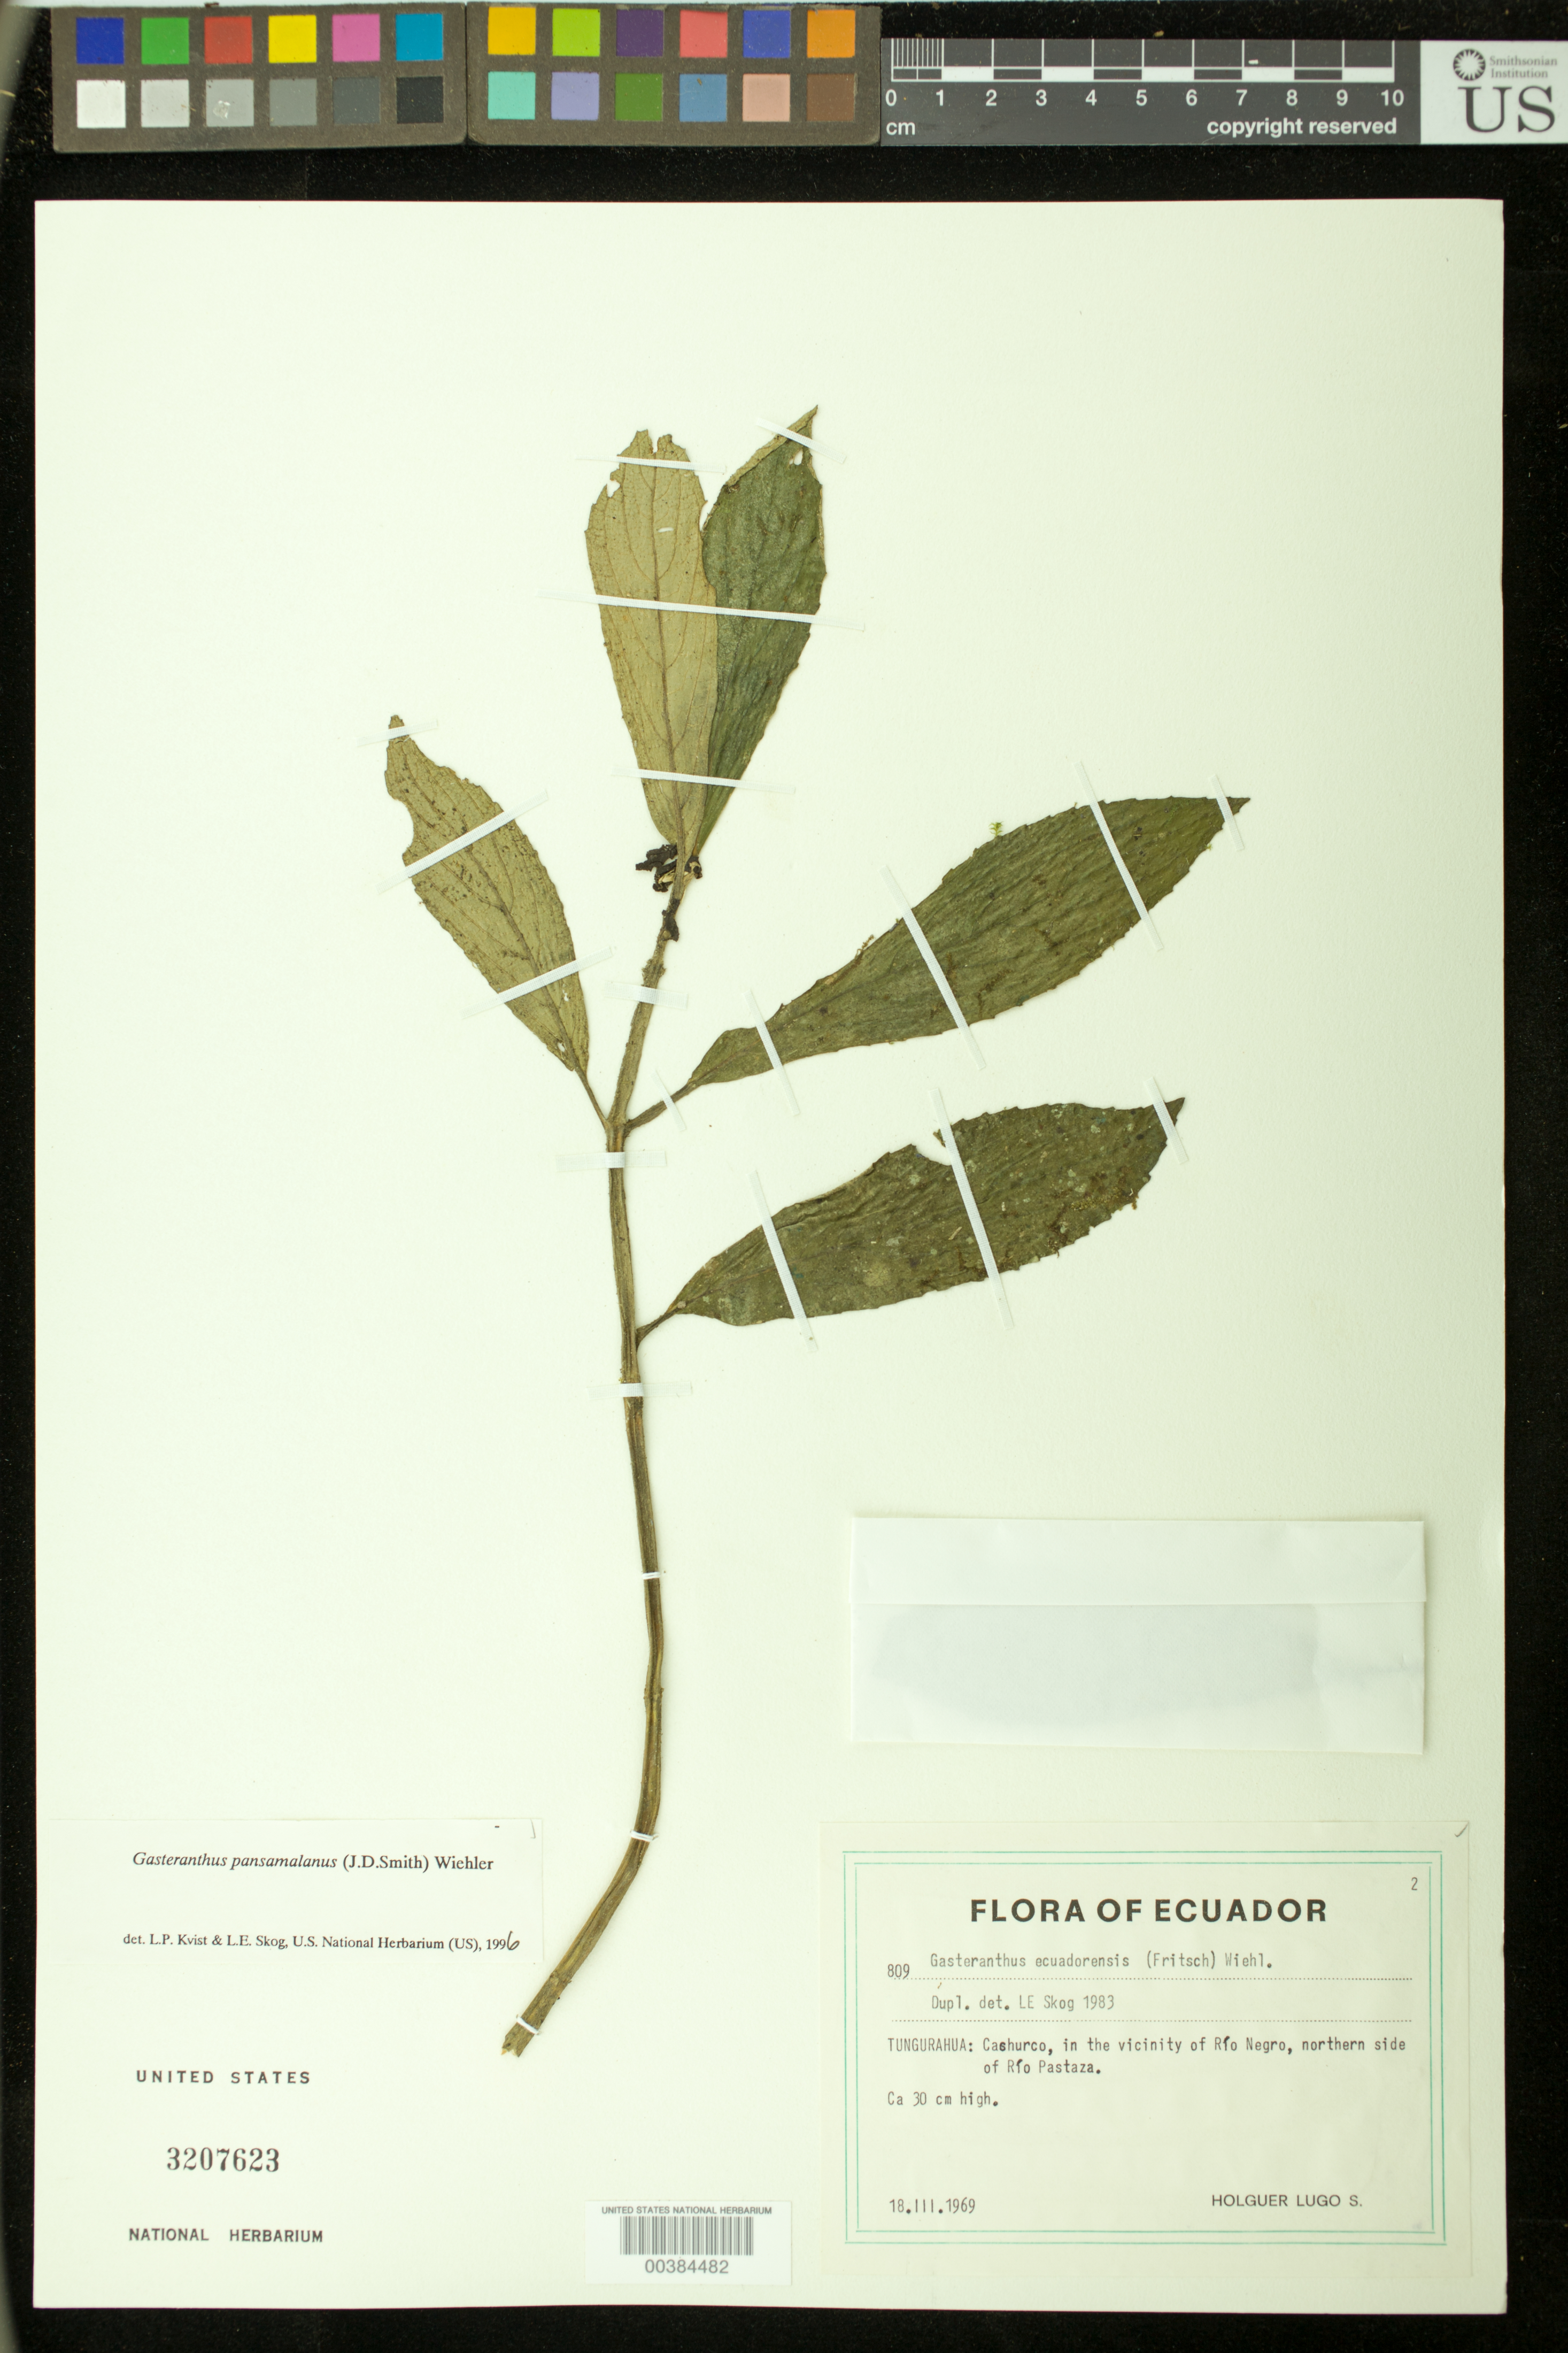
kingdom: Plantae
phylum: Tracheophyta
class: Magnoliopsida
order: Lamiales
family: Gesneriaceae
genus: Gasteranthus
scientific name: Gasteranthus pansamalanus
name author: (Donn. Sm.) Wiehler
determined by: Skog, Laurence E.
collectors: H. Lugo S.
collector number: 809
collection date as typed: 18 Mar 1969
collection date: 1969-03-18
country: Ecuador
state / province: Tungurahua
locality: Cashurco, in the vicinity of Río Negro, northern side of Río Pastaza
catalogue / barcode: US 3207623